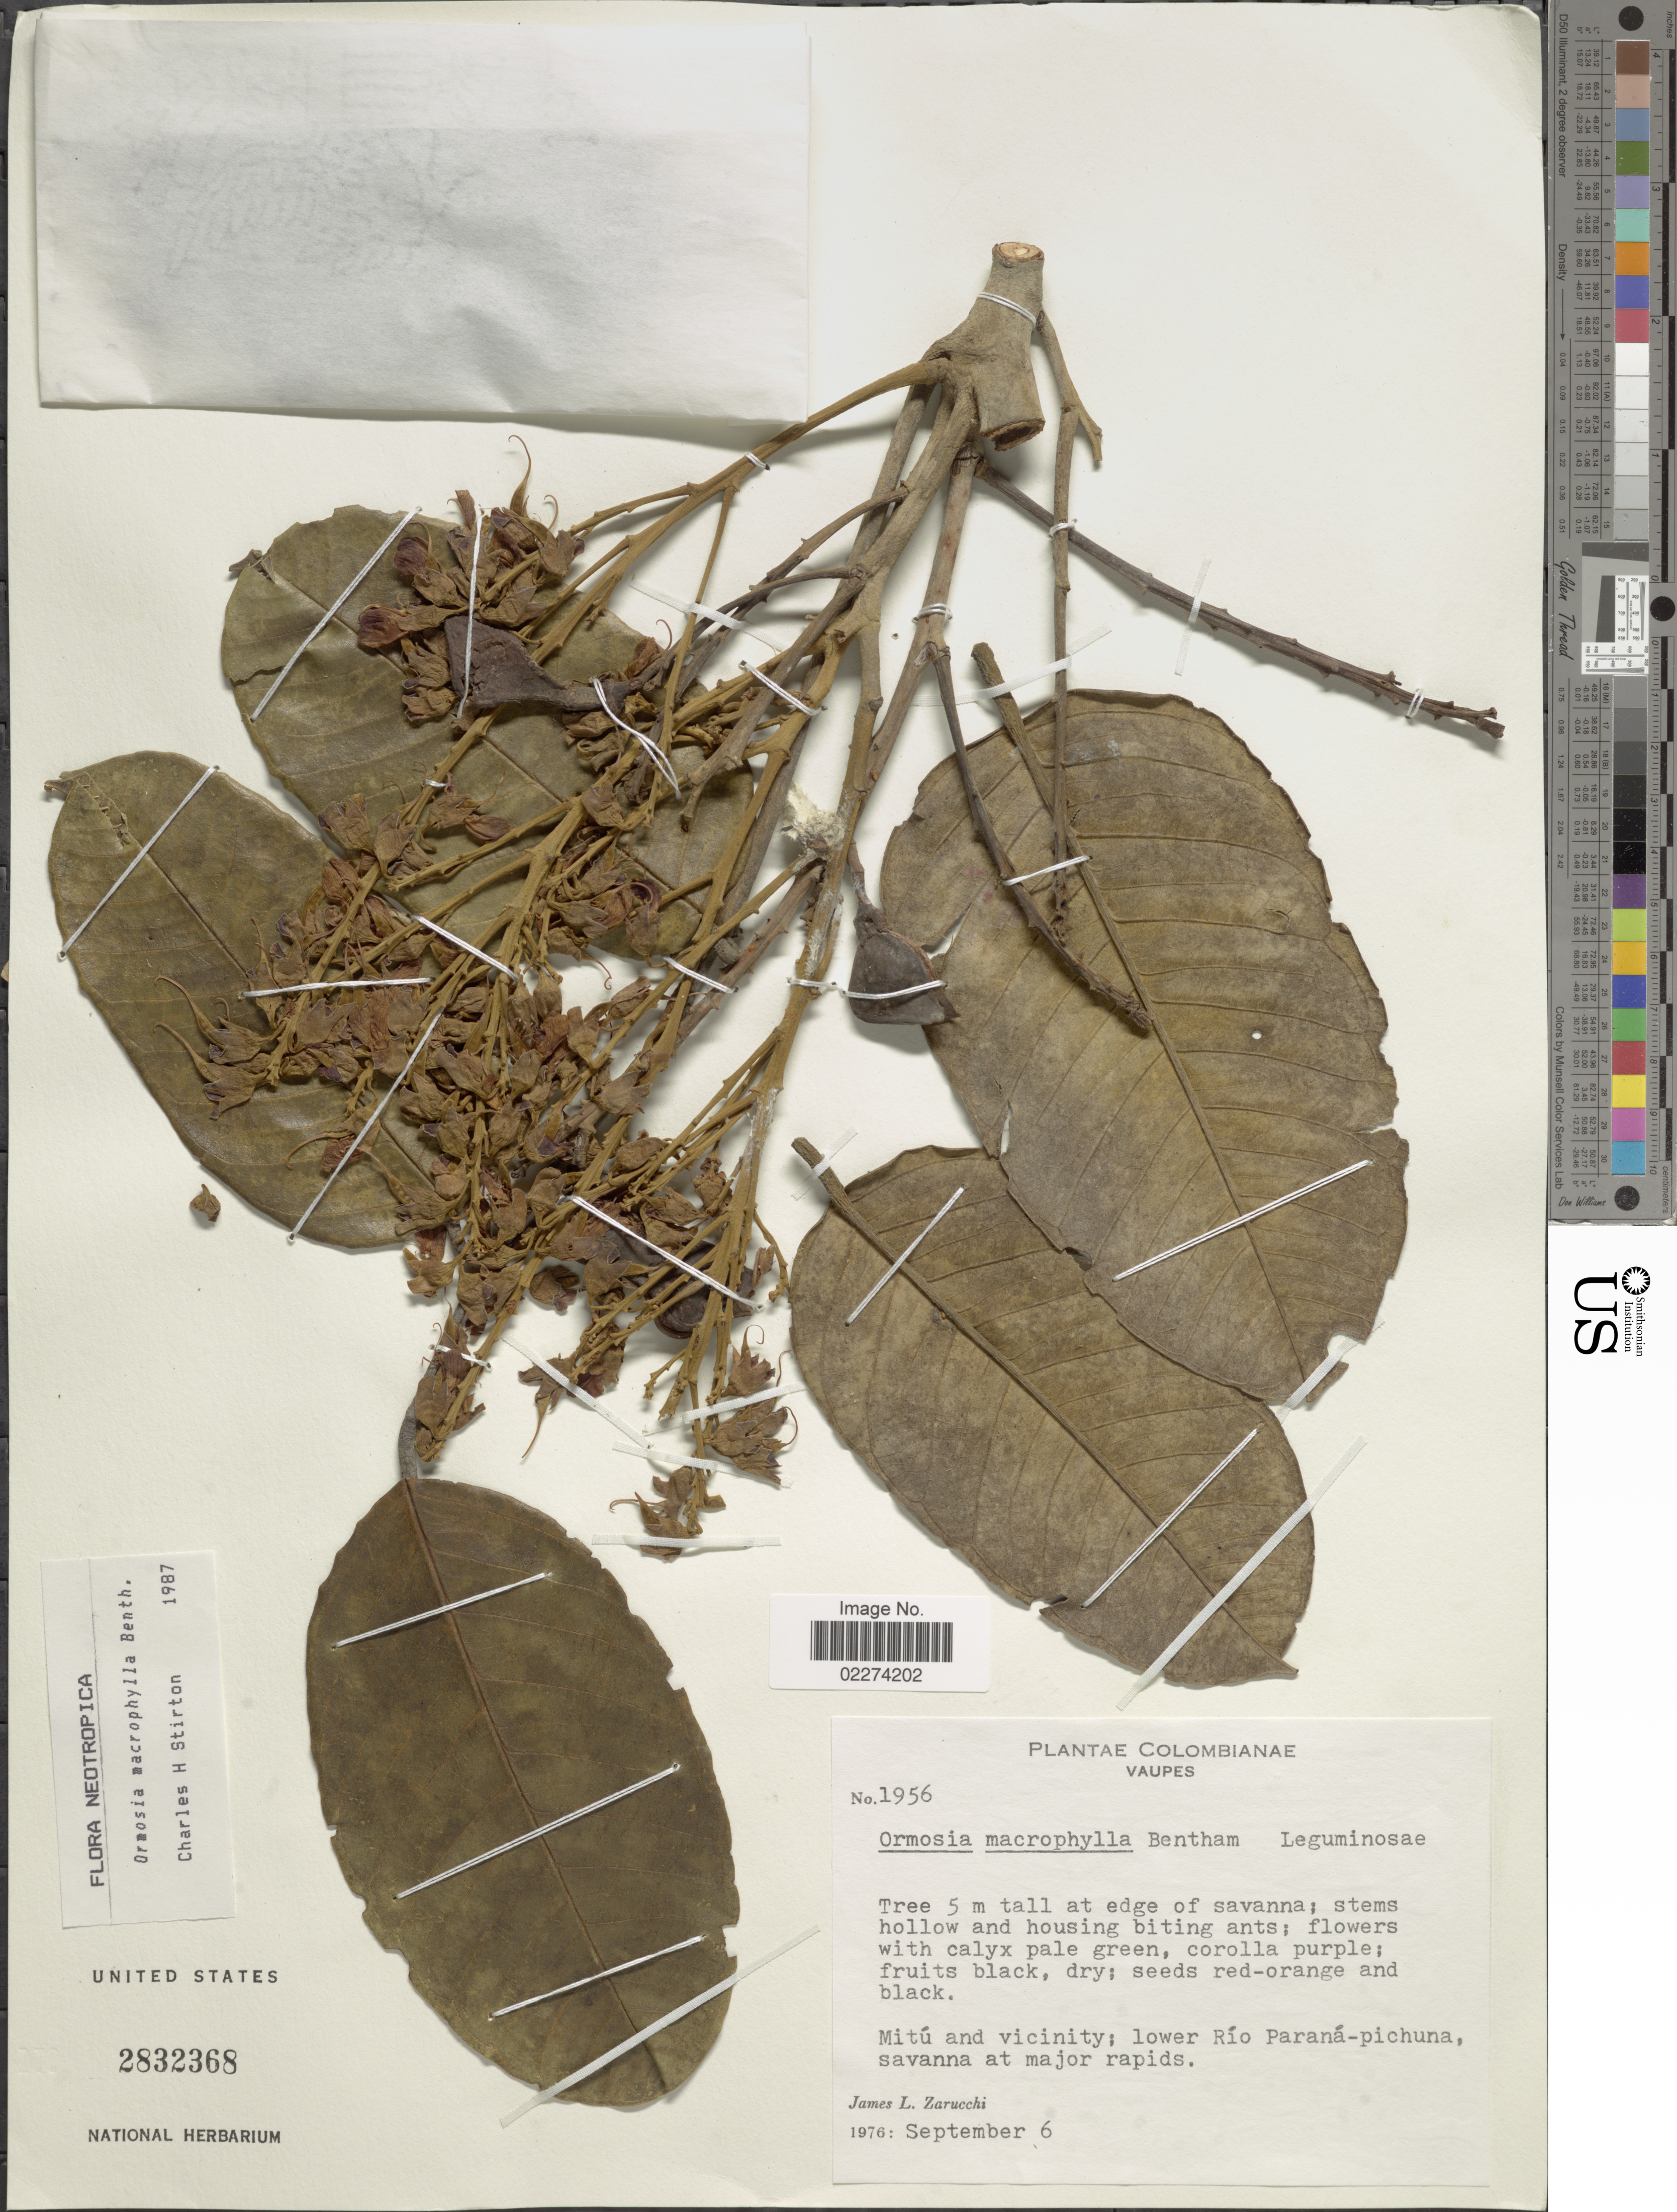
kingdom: Plantae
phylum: Tracheophyta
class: Magnoliopsida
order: Fabales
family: Fabaceae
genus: Ormosia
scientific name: Ormosia macrophylla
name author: Benth.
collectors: J. L. Zarucchi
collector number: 1956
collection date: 1976-09-06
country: Colombia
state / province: Vaupés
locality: Mitu and vicinity: lower Rio Parana-pichuna, savnna at major rapids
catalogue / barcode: US 2832368